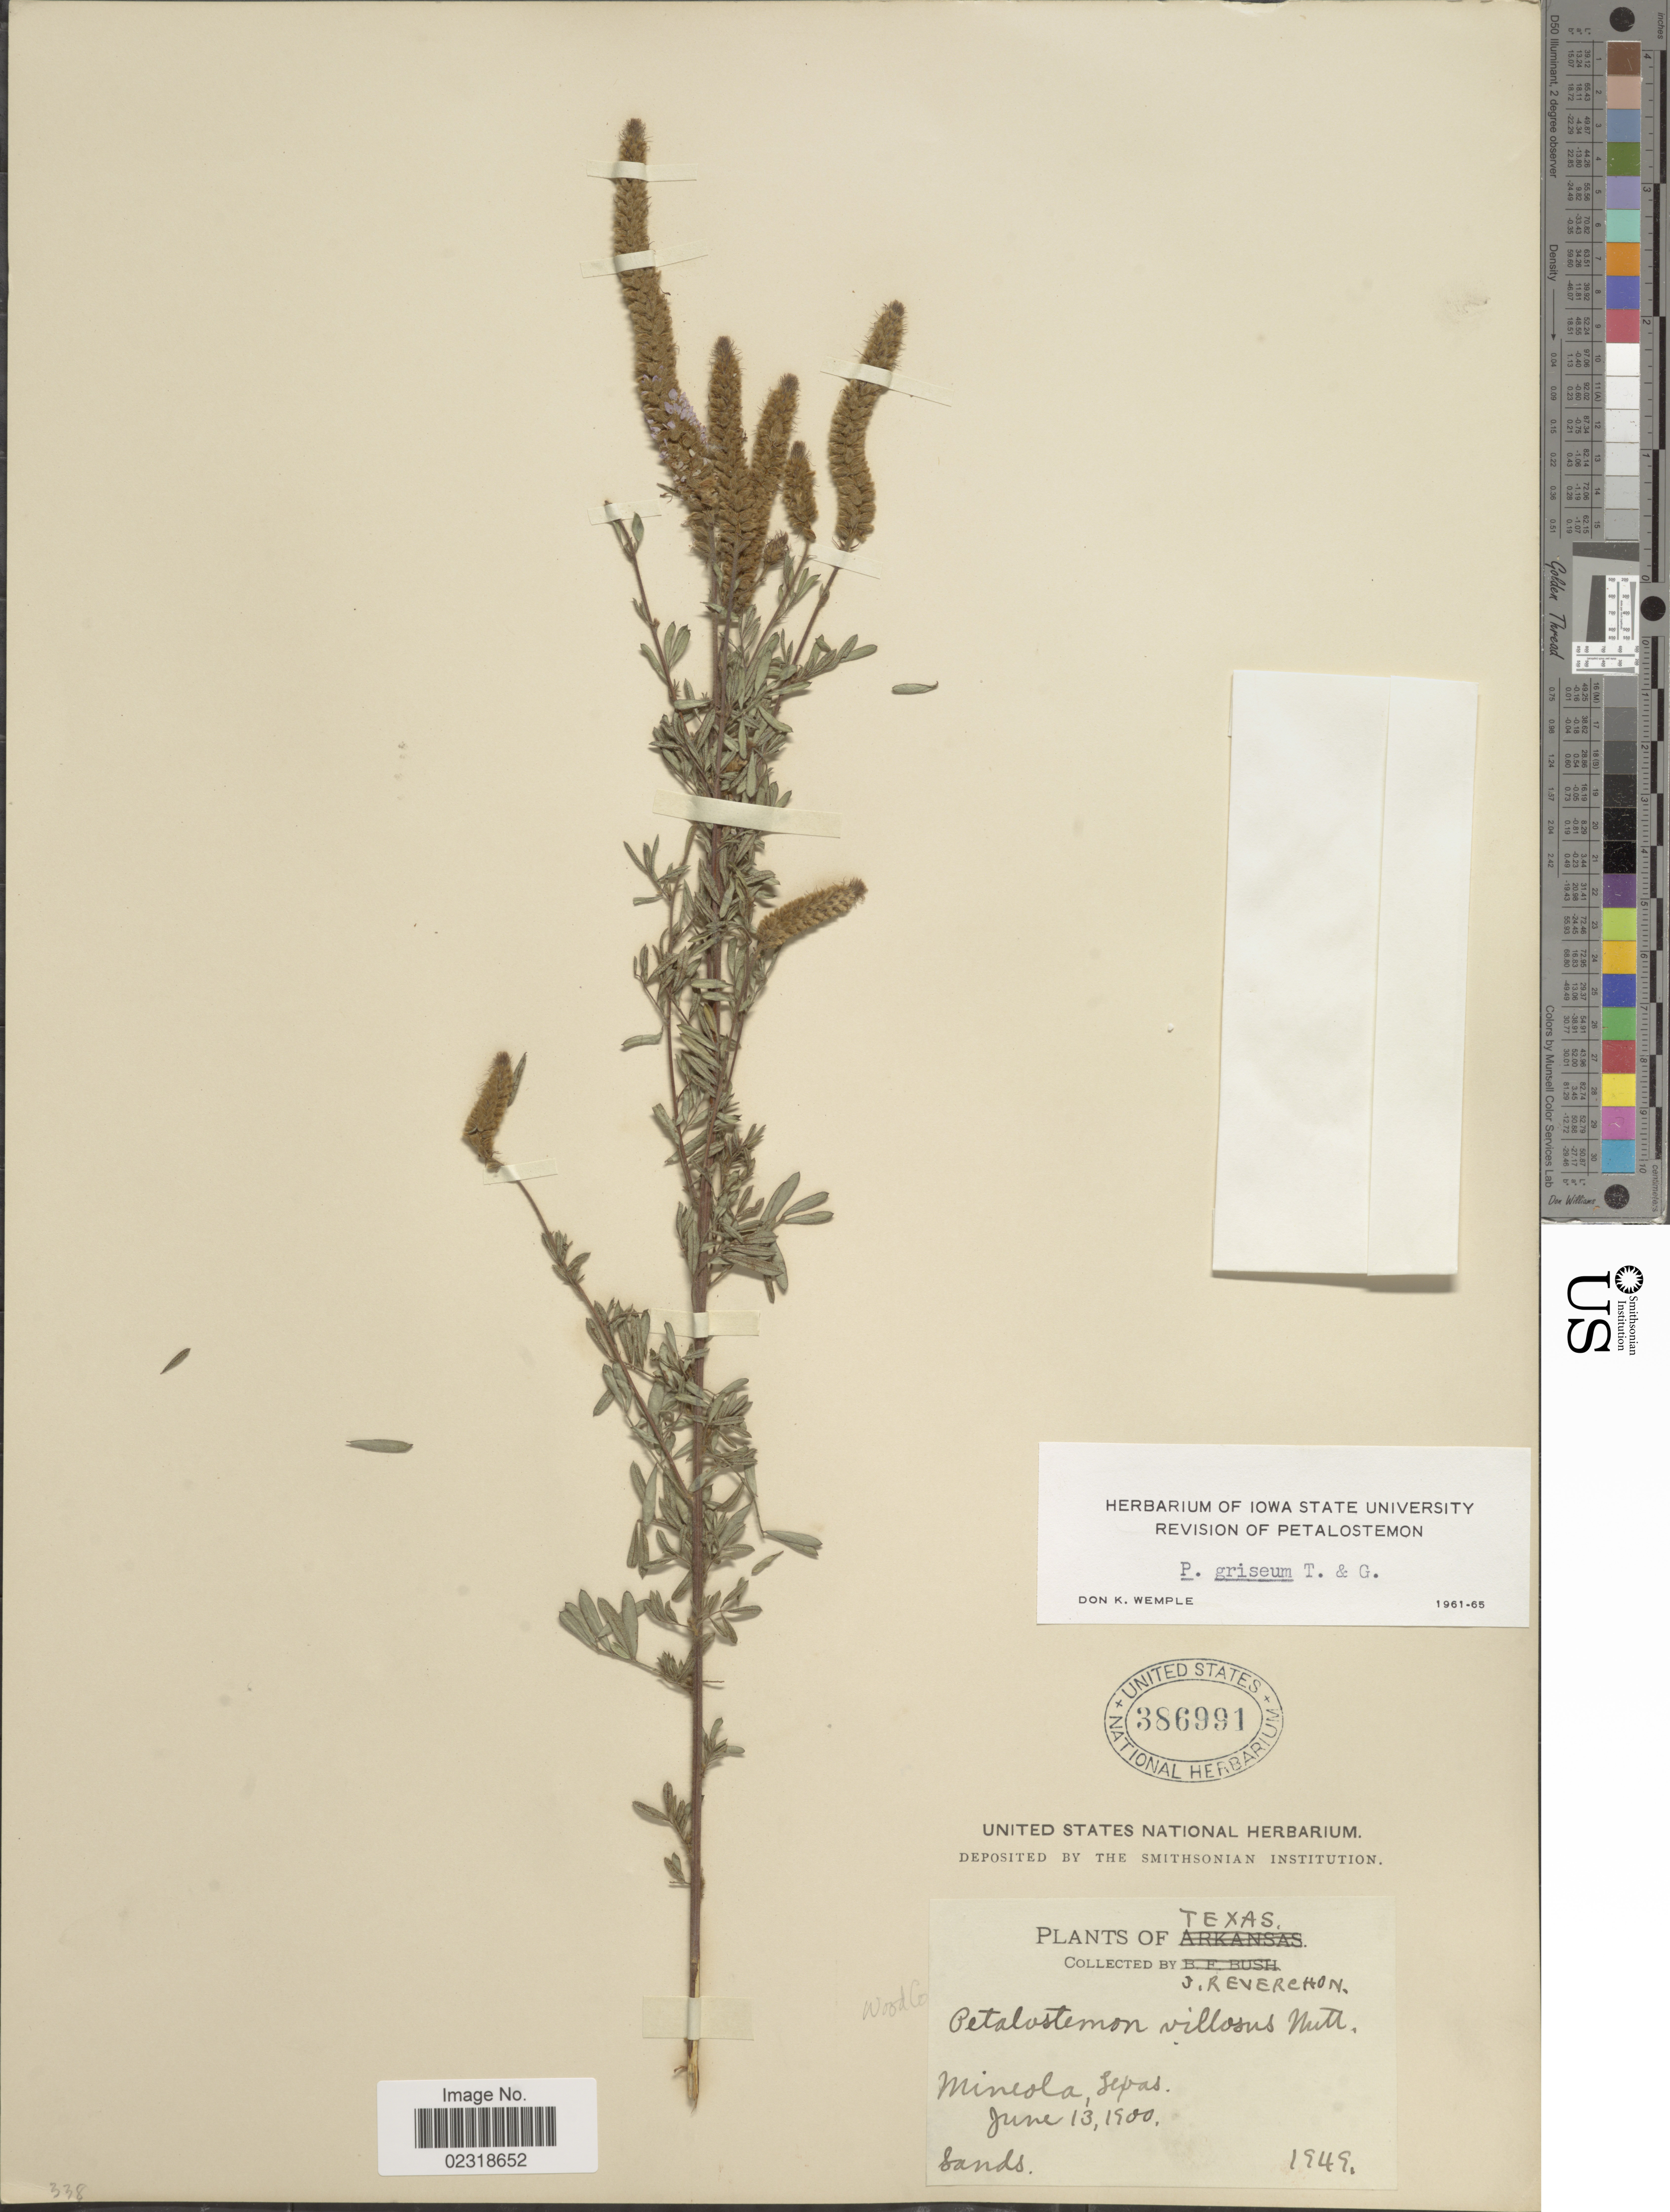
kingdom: Plantae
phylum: Tracheophyta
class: Magnoliopsida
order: Fabales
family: Fabaceae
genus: Dalea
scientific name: Dalea villosa var. grisea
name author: (Torr. & A. Gray) Barneby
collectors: J. Reverchon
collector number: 1949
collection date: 1900-06-13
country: United States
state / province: Texas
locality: Mincola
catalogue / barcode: US 386991